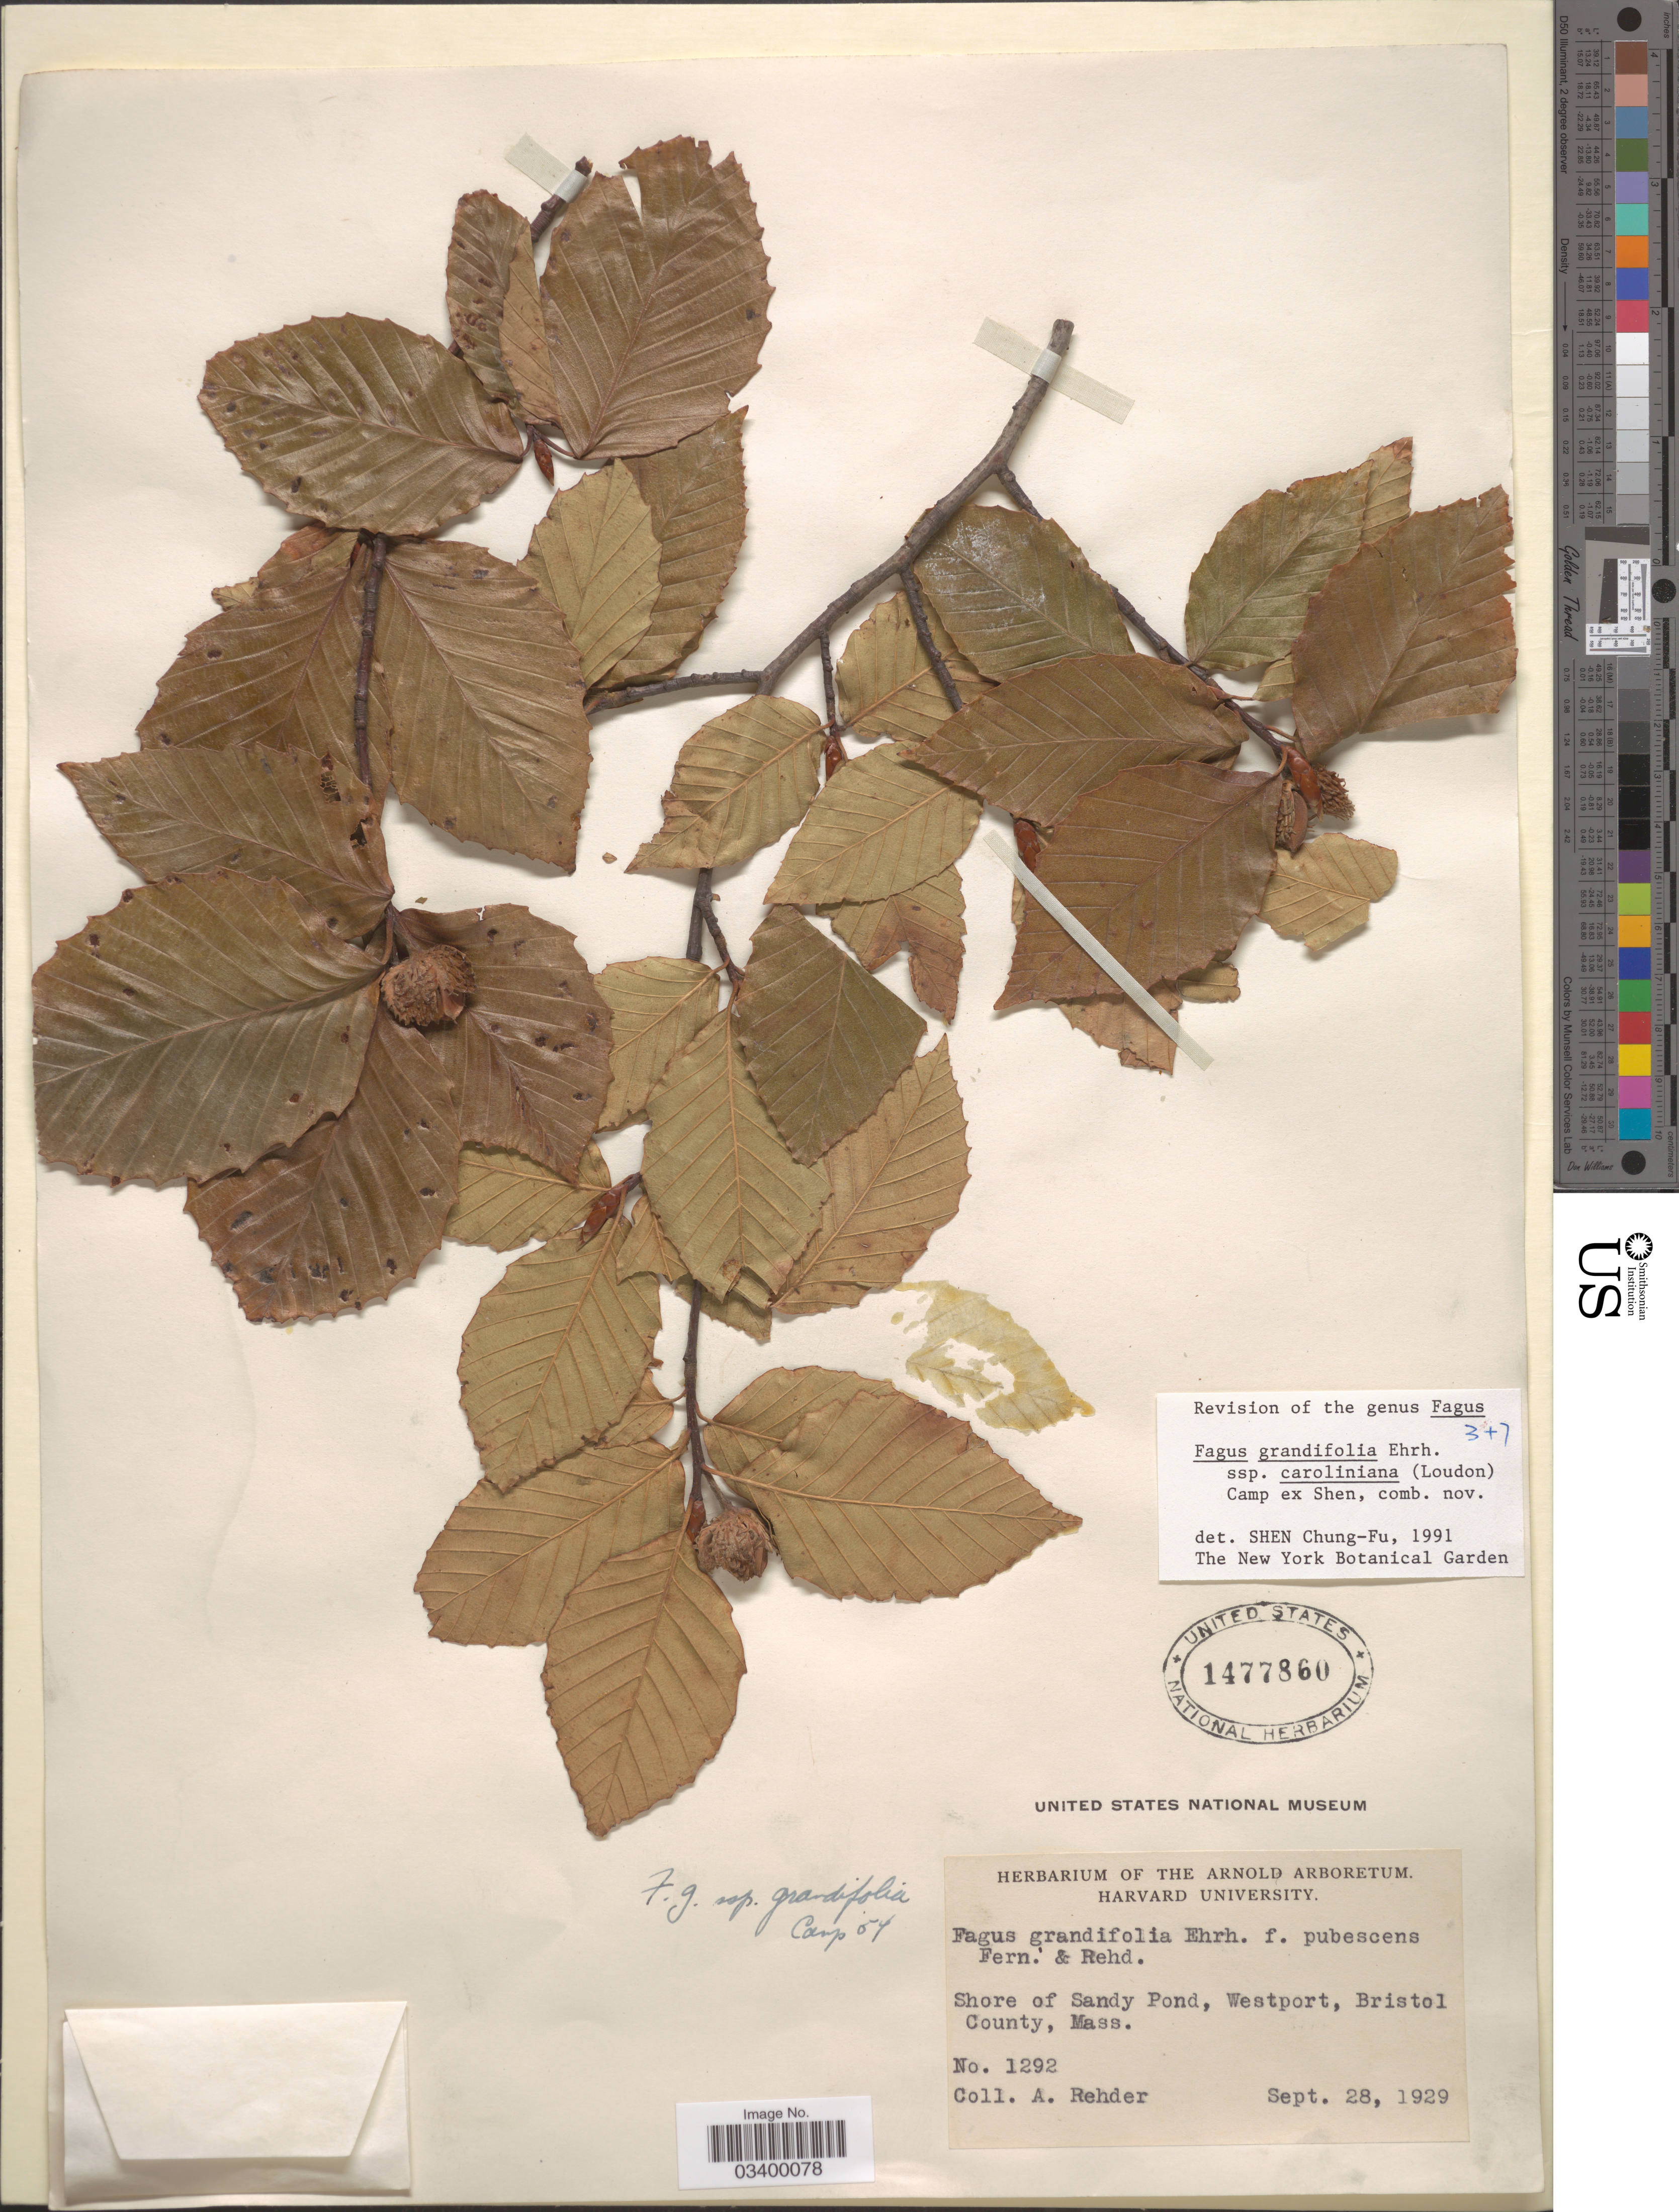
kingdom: Plantae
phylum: Tracheophyta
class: Magnoliopsida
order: Fagales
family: Fagaceae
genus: Fagus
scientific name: Fagus grandifolia subsp. caroliniana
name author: (Loudon) Fernald & Rehder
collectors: A. Rehder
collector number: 1292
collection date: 1929-09-28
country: United States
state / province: Massachusetts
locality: Shore of Sandy Pond, Westport, Bristol County.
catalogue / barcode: US 1477860